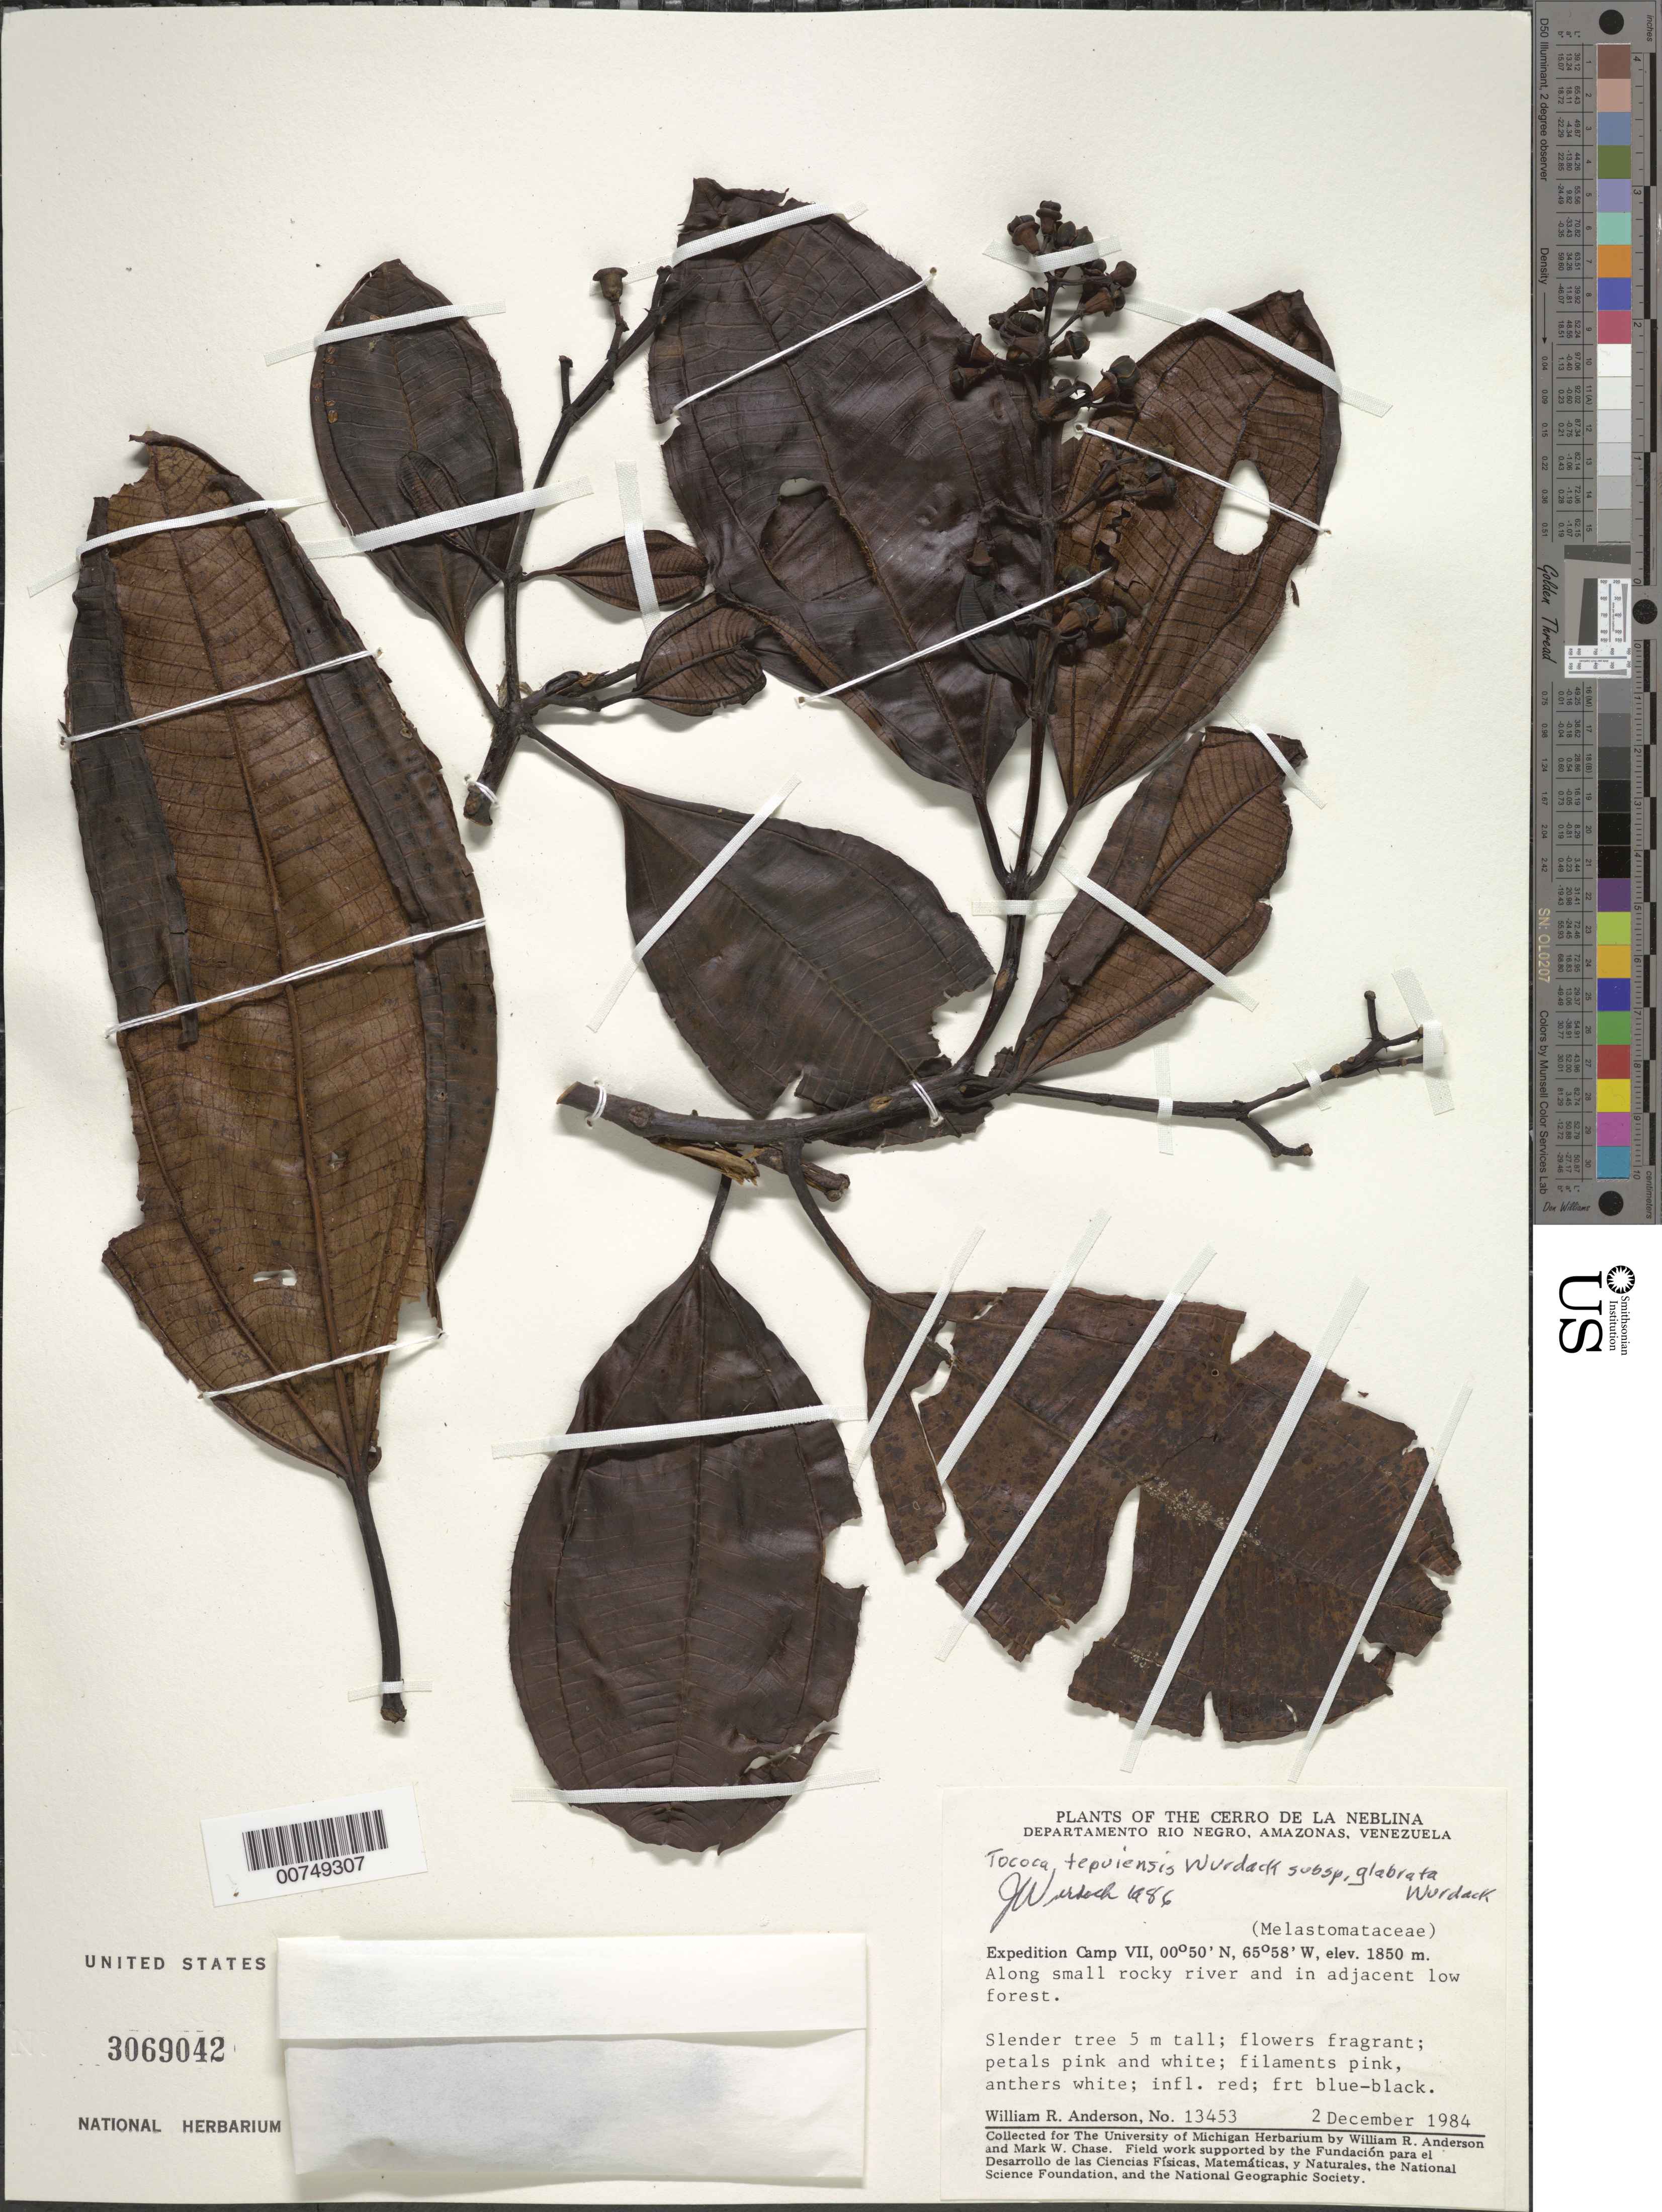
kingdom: Plantae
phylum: Tracheophyta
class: Magnoliopsida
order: Myrtales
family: Melastomataceae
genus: Tococa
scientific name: Tococa tepuiensis subsp. glabrata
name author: Wurdack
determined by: Wurdack, John J., (US), US (UNITED STATES)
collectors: W. R. Anderson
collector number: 13453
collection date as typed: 2-Dec-84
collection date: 1984-12-02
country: Venezuela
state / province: Amazonas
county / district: Río Negro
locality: Cerro de la Neblina, Expedition Base Camp VII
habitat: Small rocky river and in adjacent low forest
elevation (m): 1850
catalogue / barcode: US 3069042